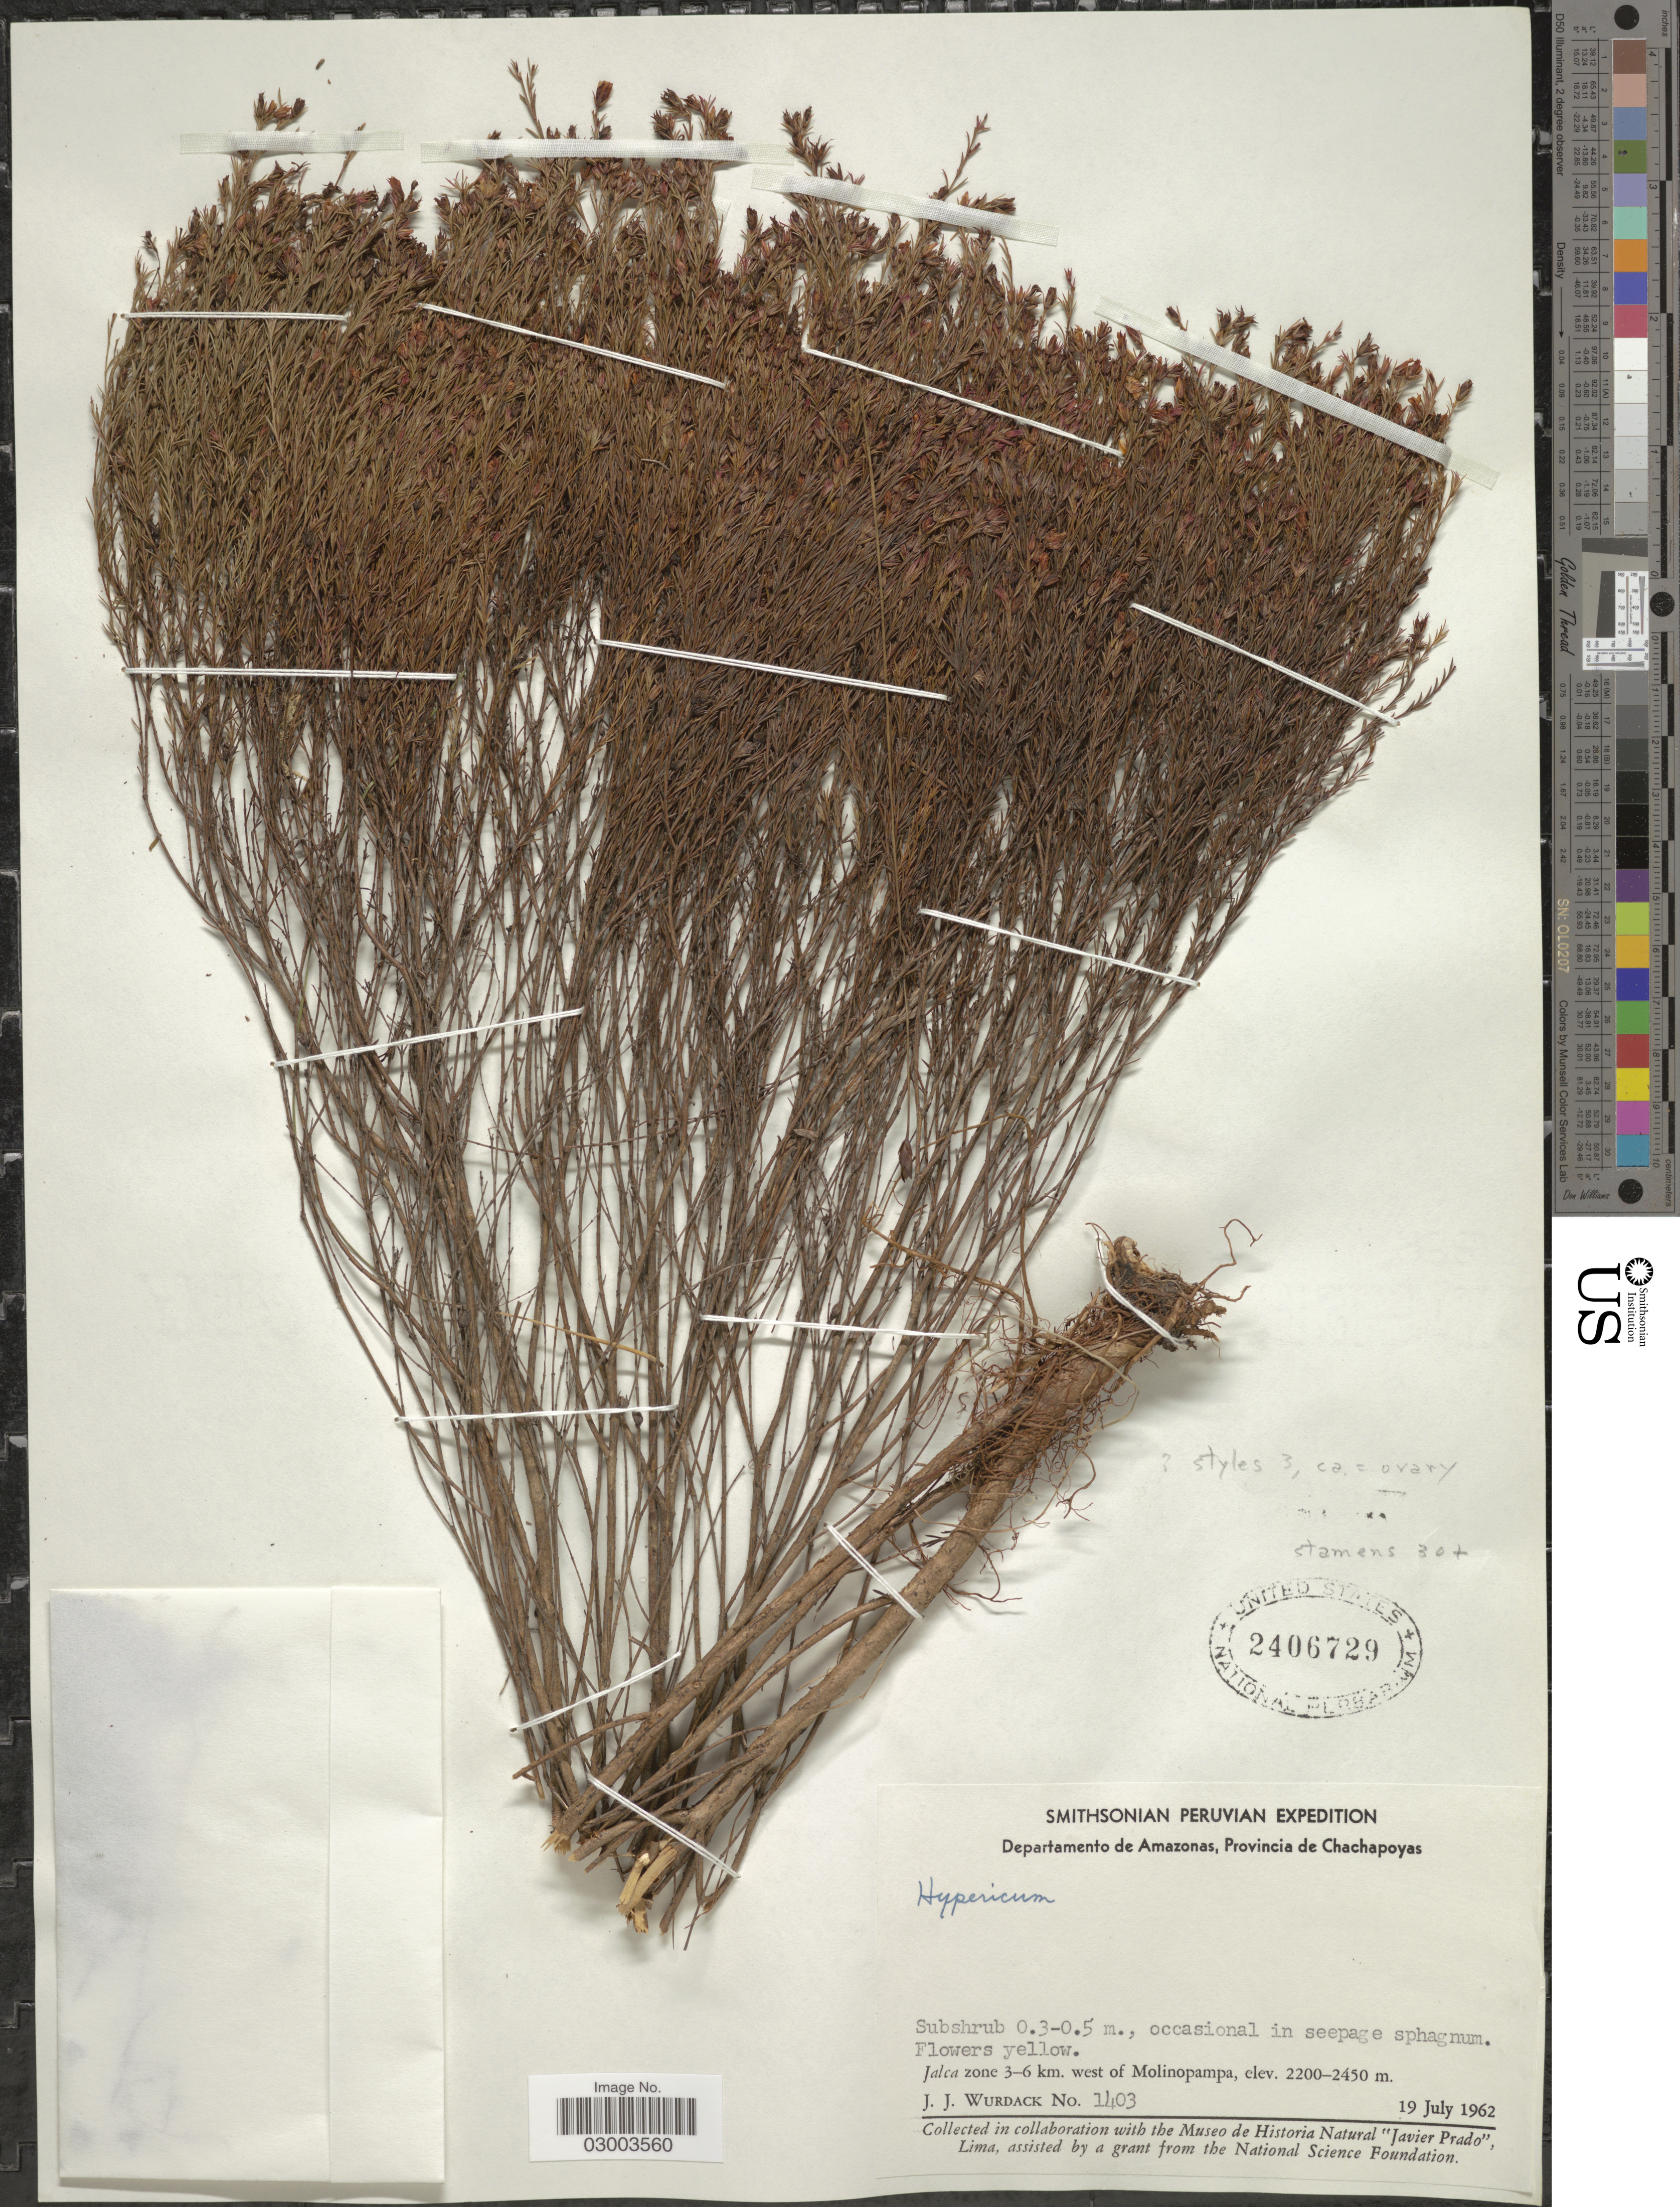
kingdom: Plantae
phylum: Tracheophyta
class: Magnoliopsida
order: Malpighiales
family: Hypericaceae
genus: Hypericum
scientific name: Hypericum aciculare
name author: Kunth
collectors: J. J. Wurdack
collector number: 1403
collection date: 1962-07-19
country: Peru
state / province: Amazonas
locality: Departamento de Amazonas, Provincia de Chachapoyas. Jalca zone 3-6 km. west of Molinopampa.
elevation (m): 2200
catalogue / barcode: US 2406729